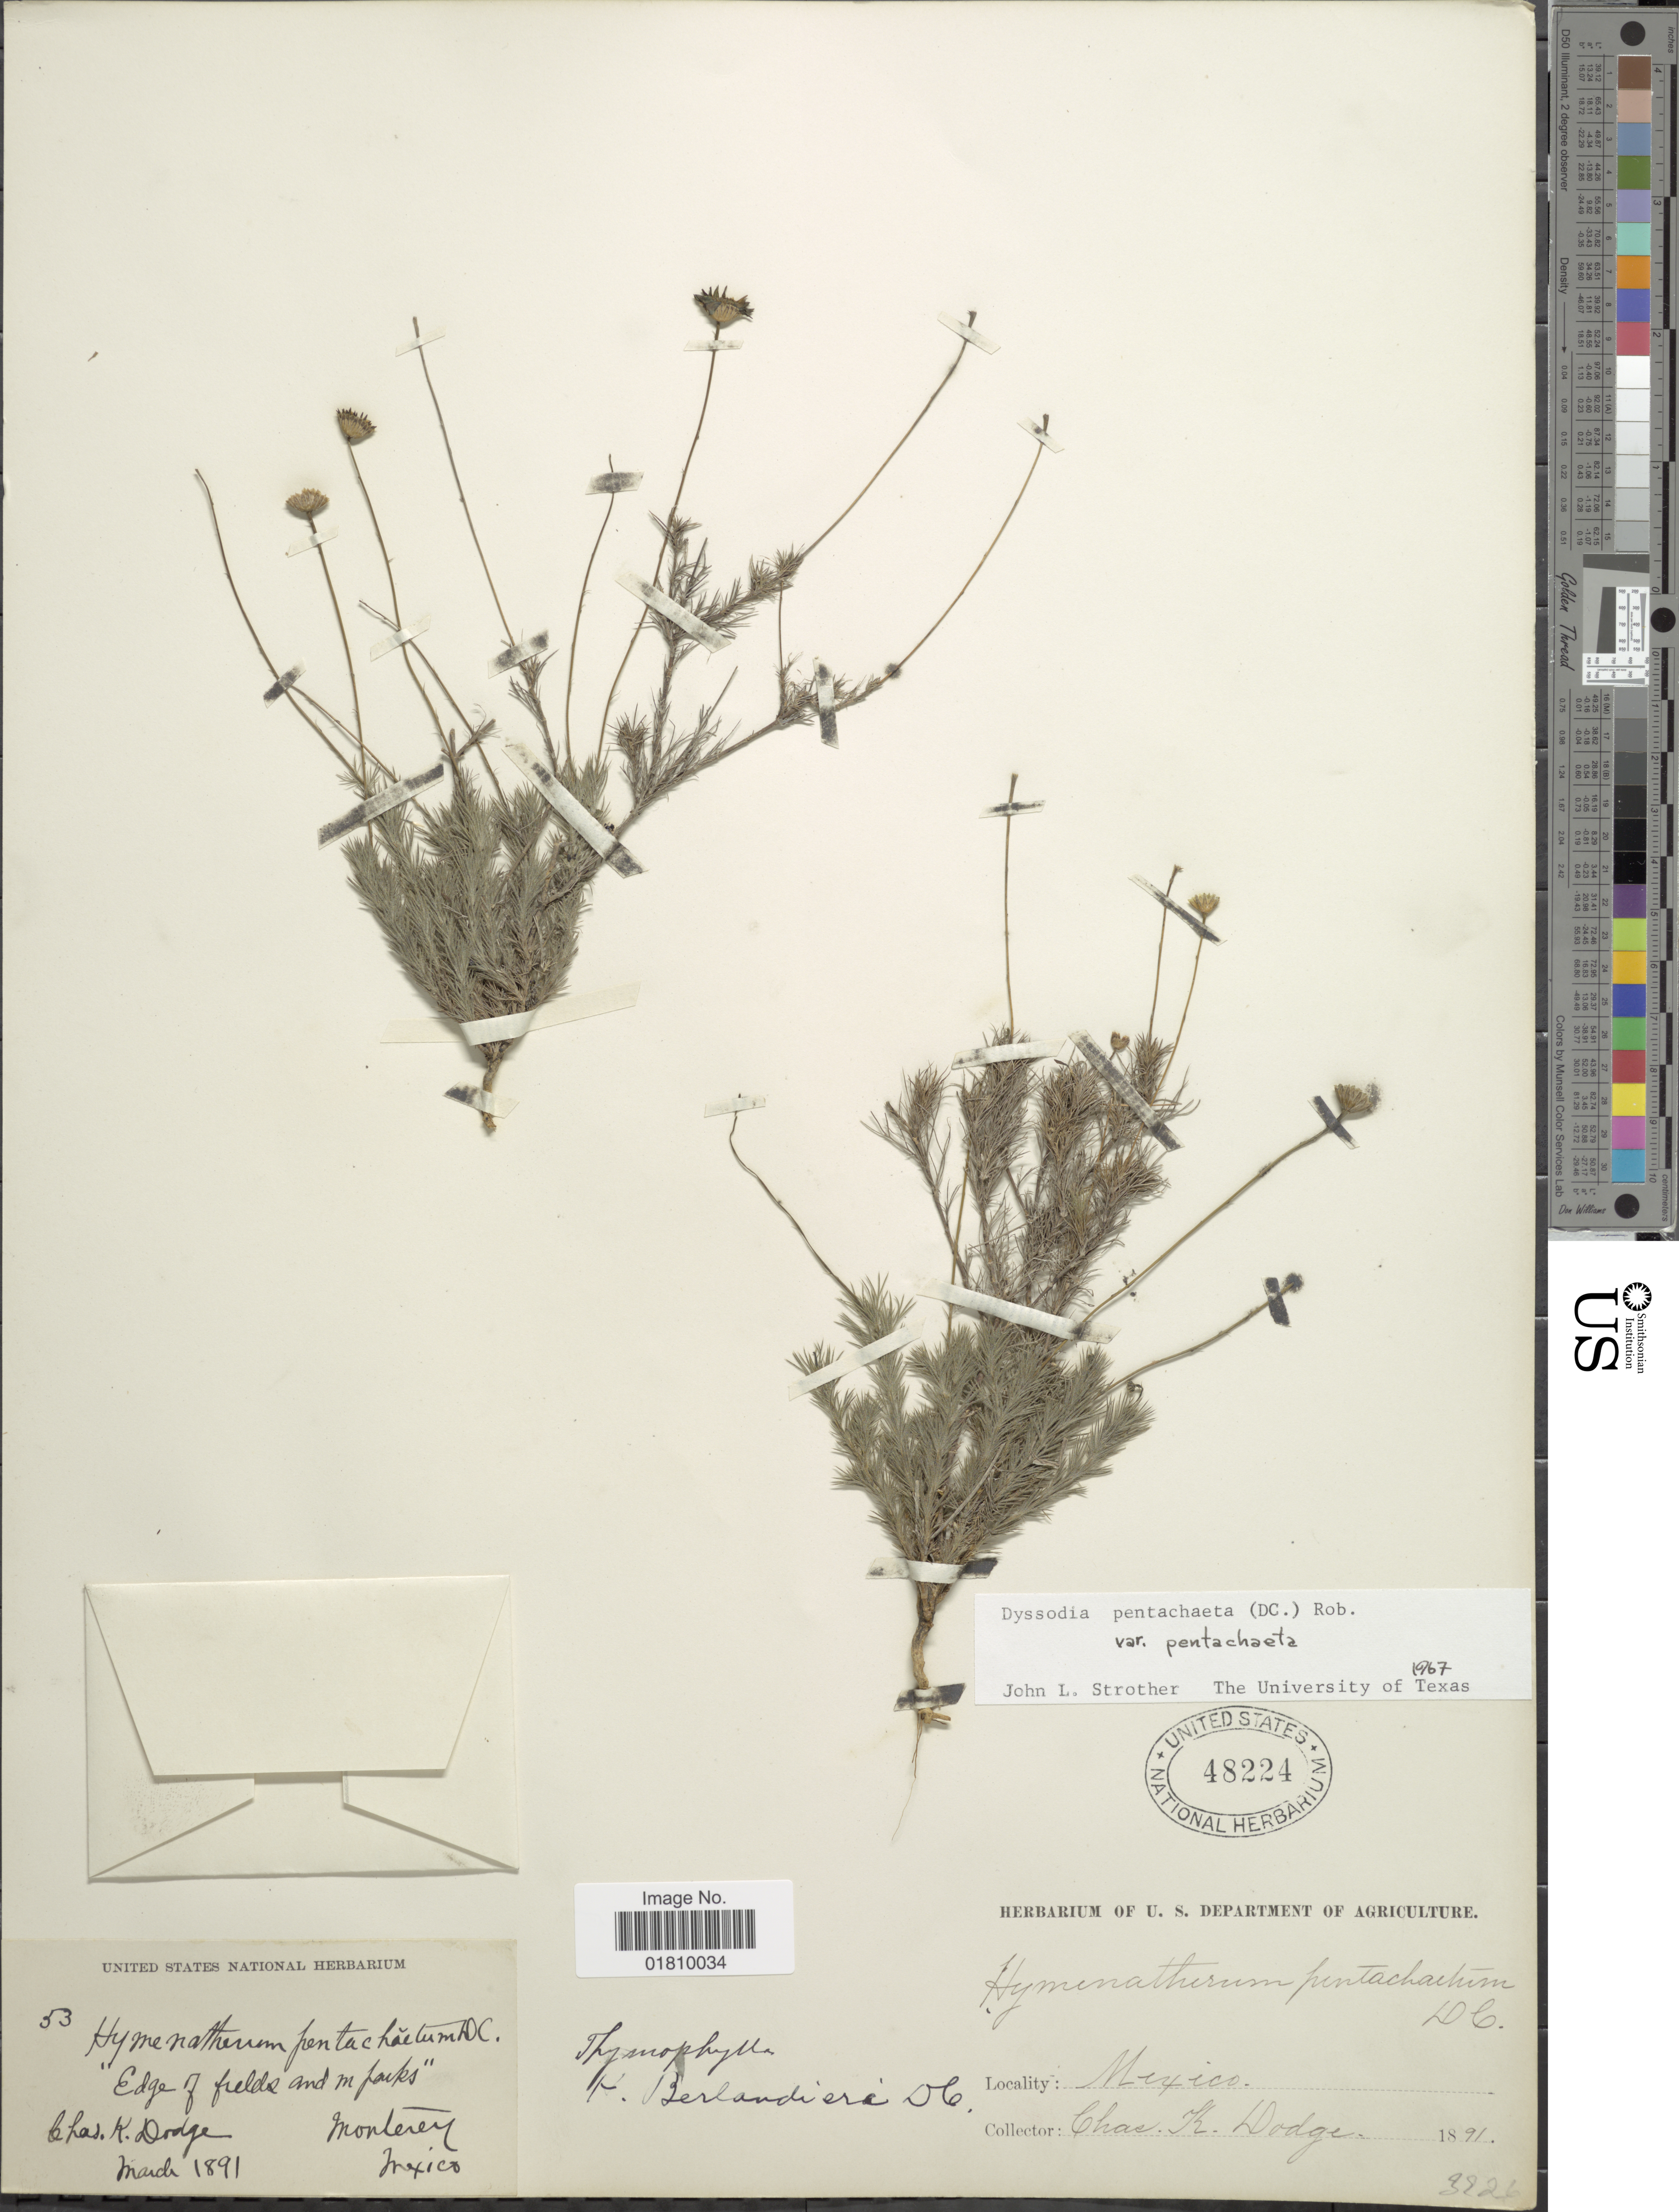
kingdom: Plantae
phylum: Tracheophyta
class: Magnoliopsida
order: Asterales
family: Asteraceae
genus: Thymophylla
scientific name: Thymophylla pentachaeta var. pentachaeta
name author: (DC.) Small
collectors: C. K. Dodge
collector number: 53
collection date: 1891-03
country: Mexico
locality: edge of fields and nr parks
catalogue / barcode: US 48224